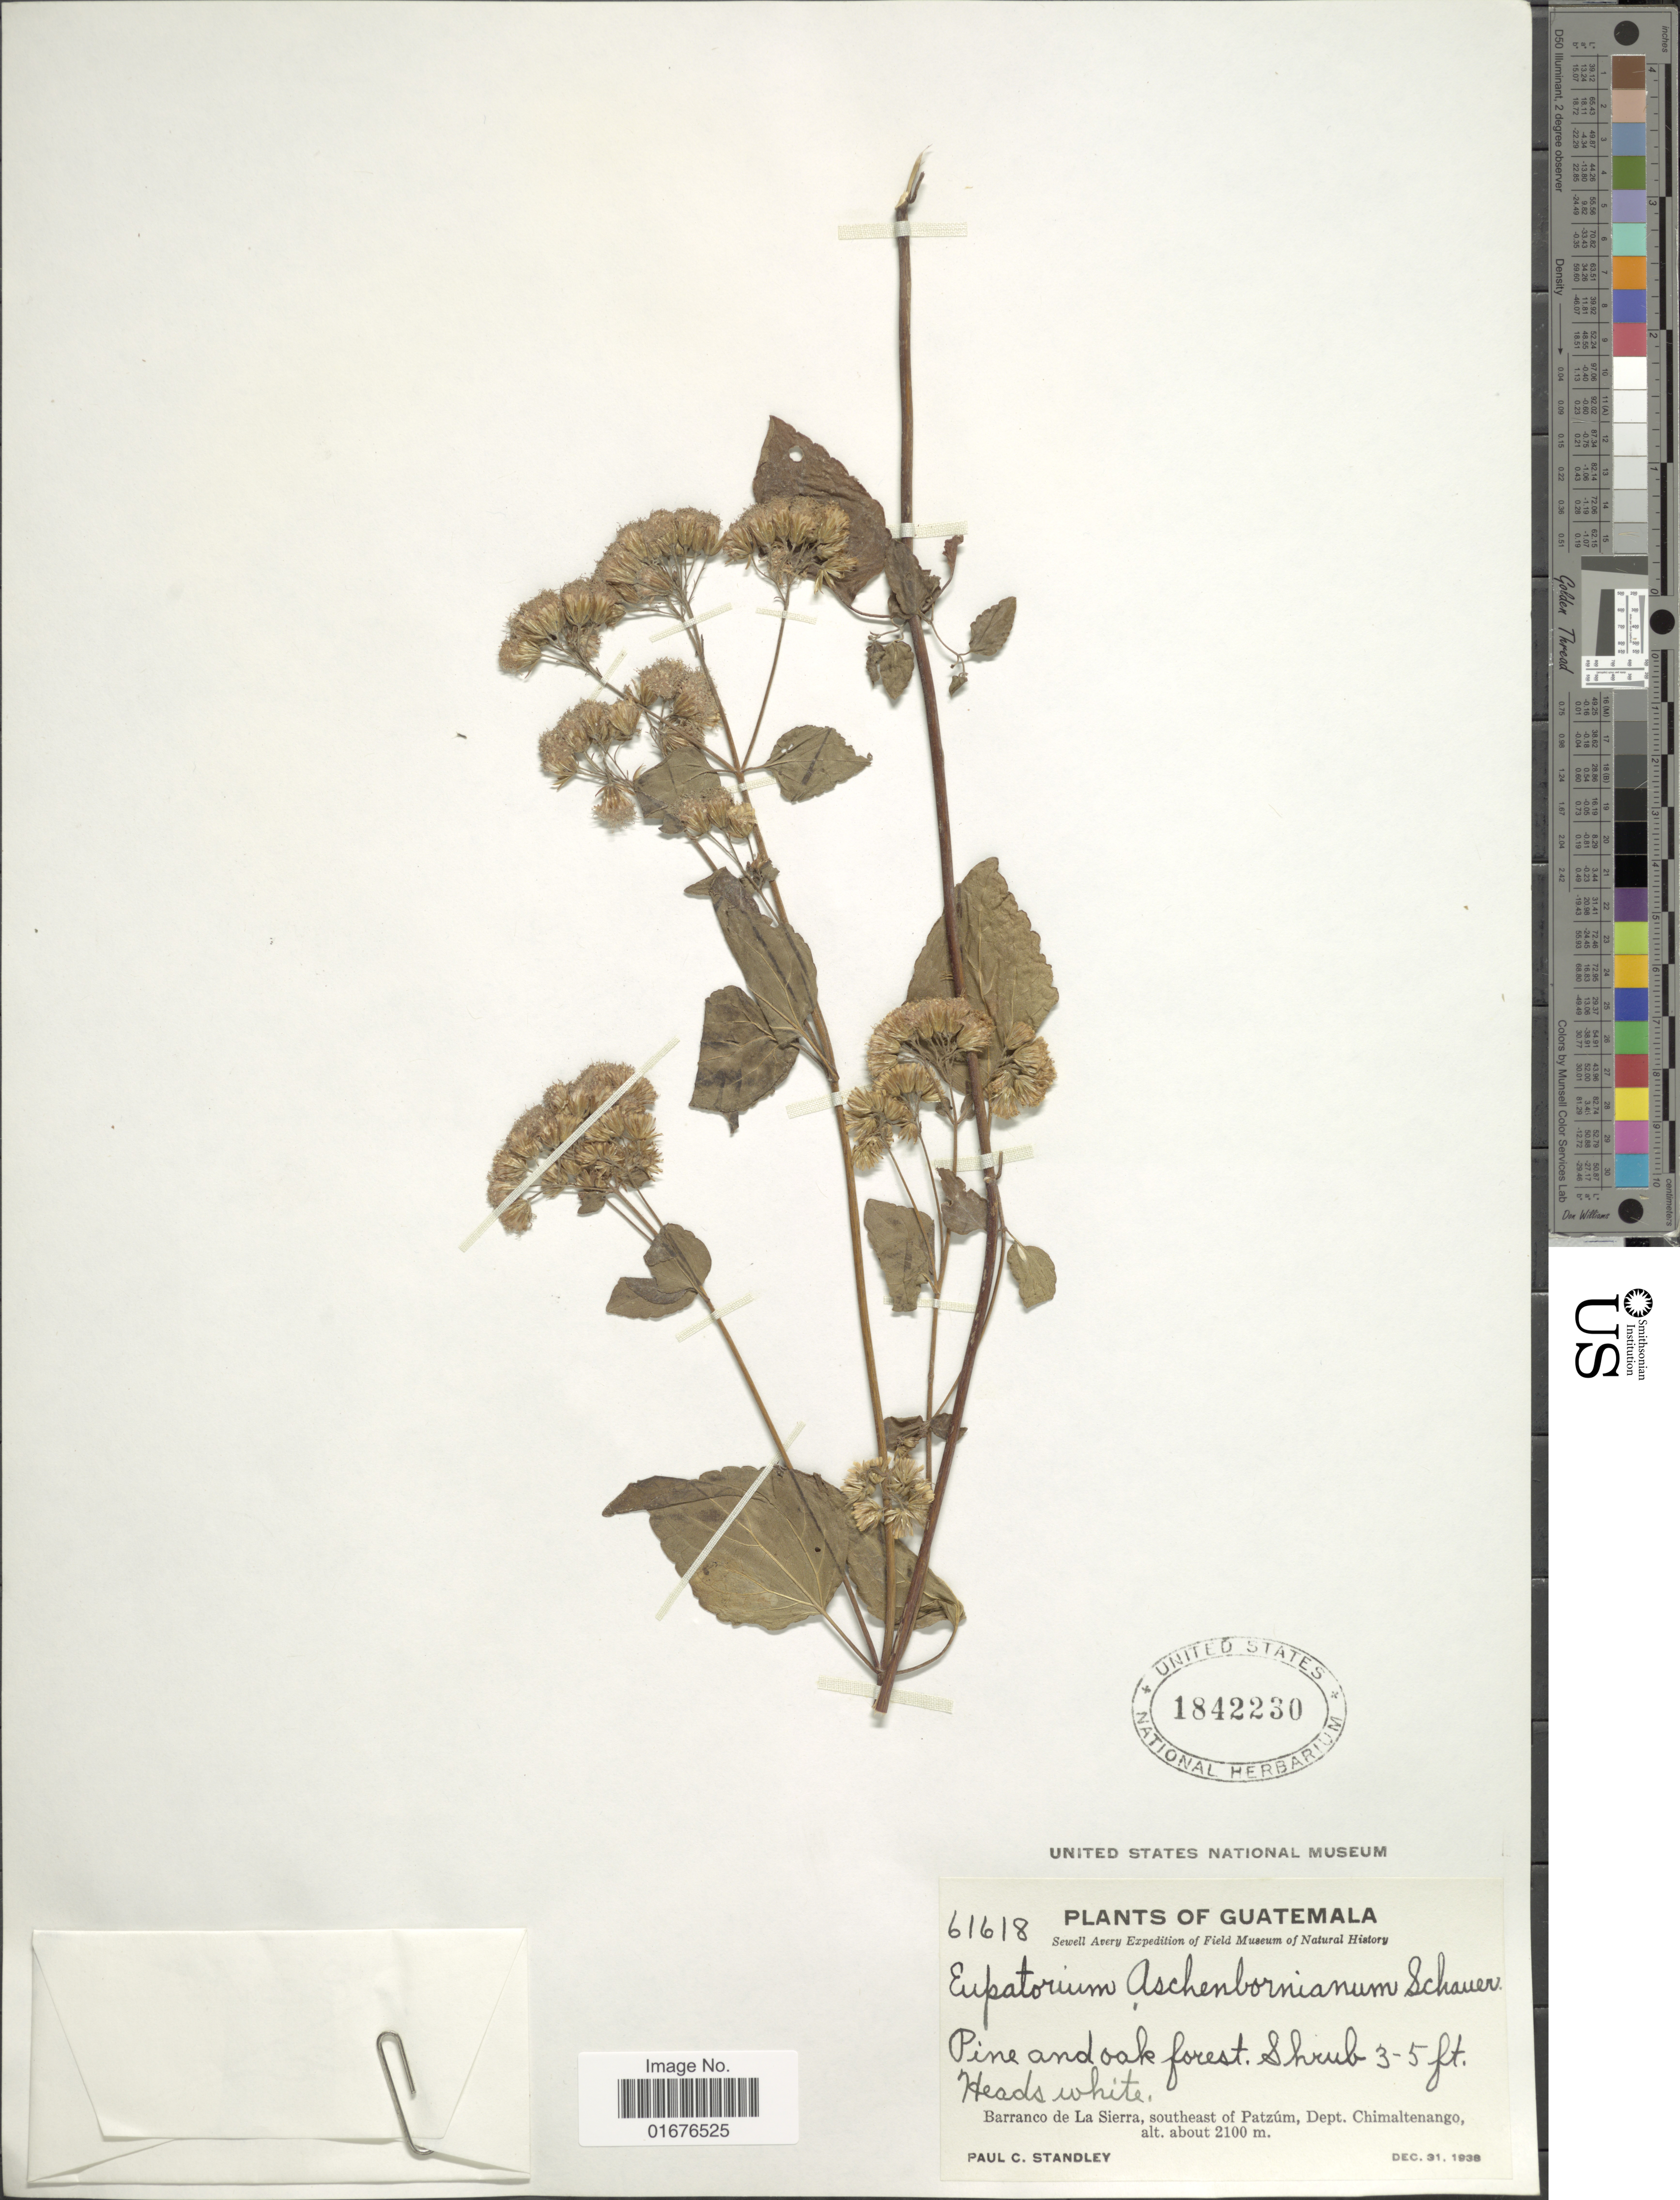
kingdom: Plantae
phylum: Tracheophyta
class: Magnoliopsida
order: Asterales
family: Asteraceae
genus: Ageratina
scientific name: Ageratina pichinchensis var. bustamenta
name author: (DC.) R.M. King & H. Rob.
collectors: P. C. Standley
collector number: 61618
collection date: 1938-12-31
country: Guatemala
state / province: Chimaltenango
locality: Pine and oak forest, Barranco de La Sierra, southeast of Patzúm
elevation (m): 2100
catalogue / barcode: US 1842230